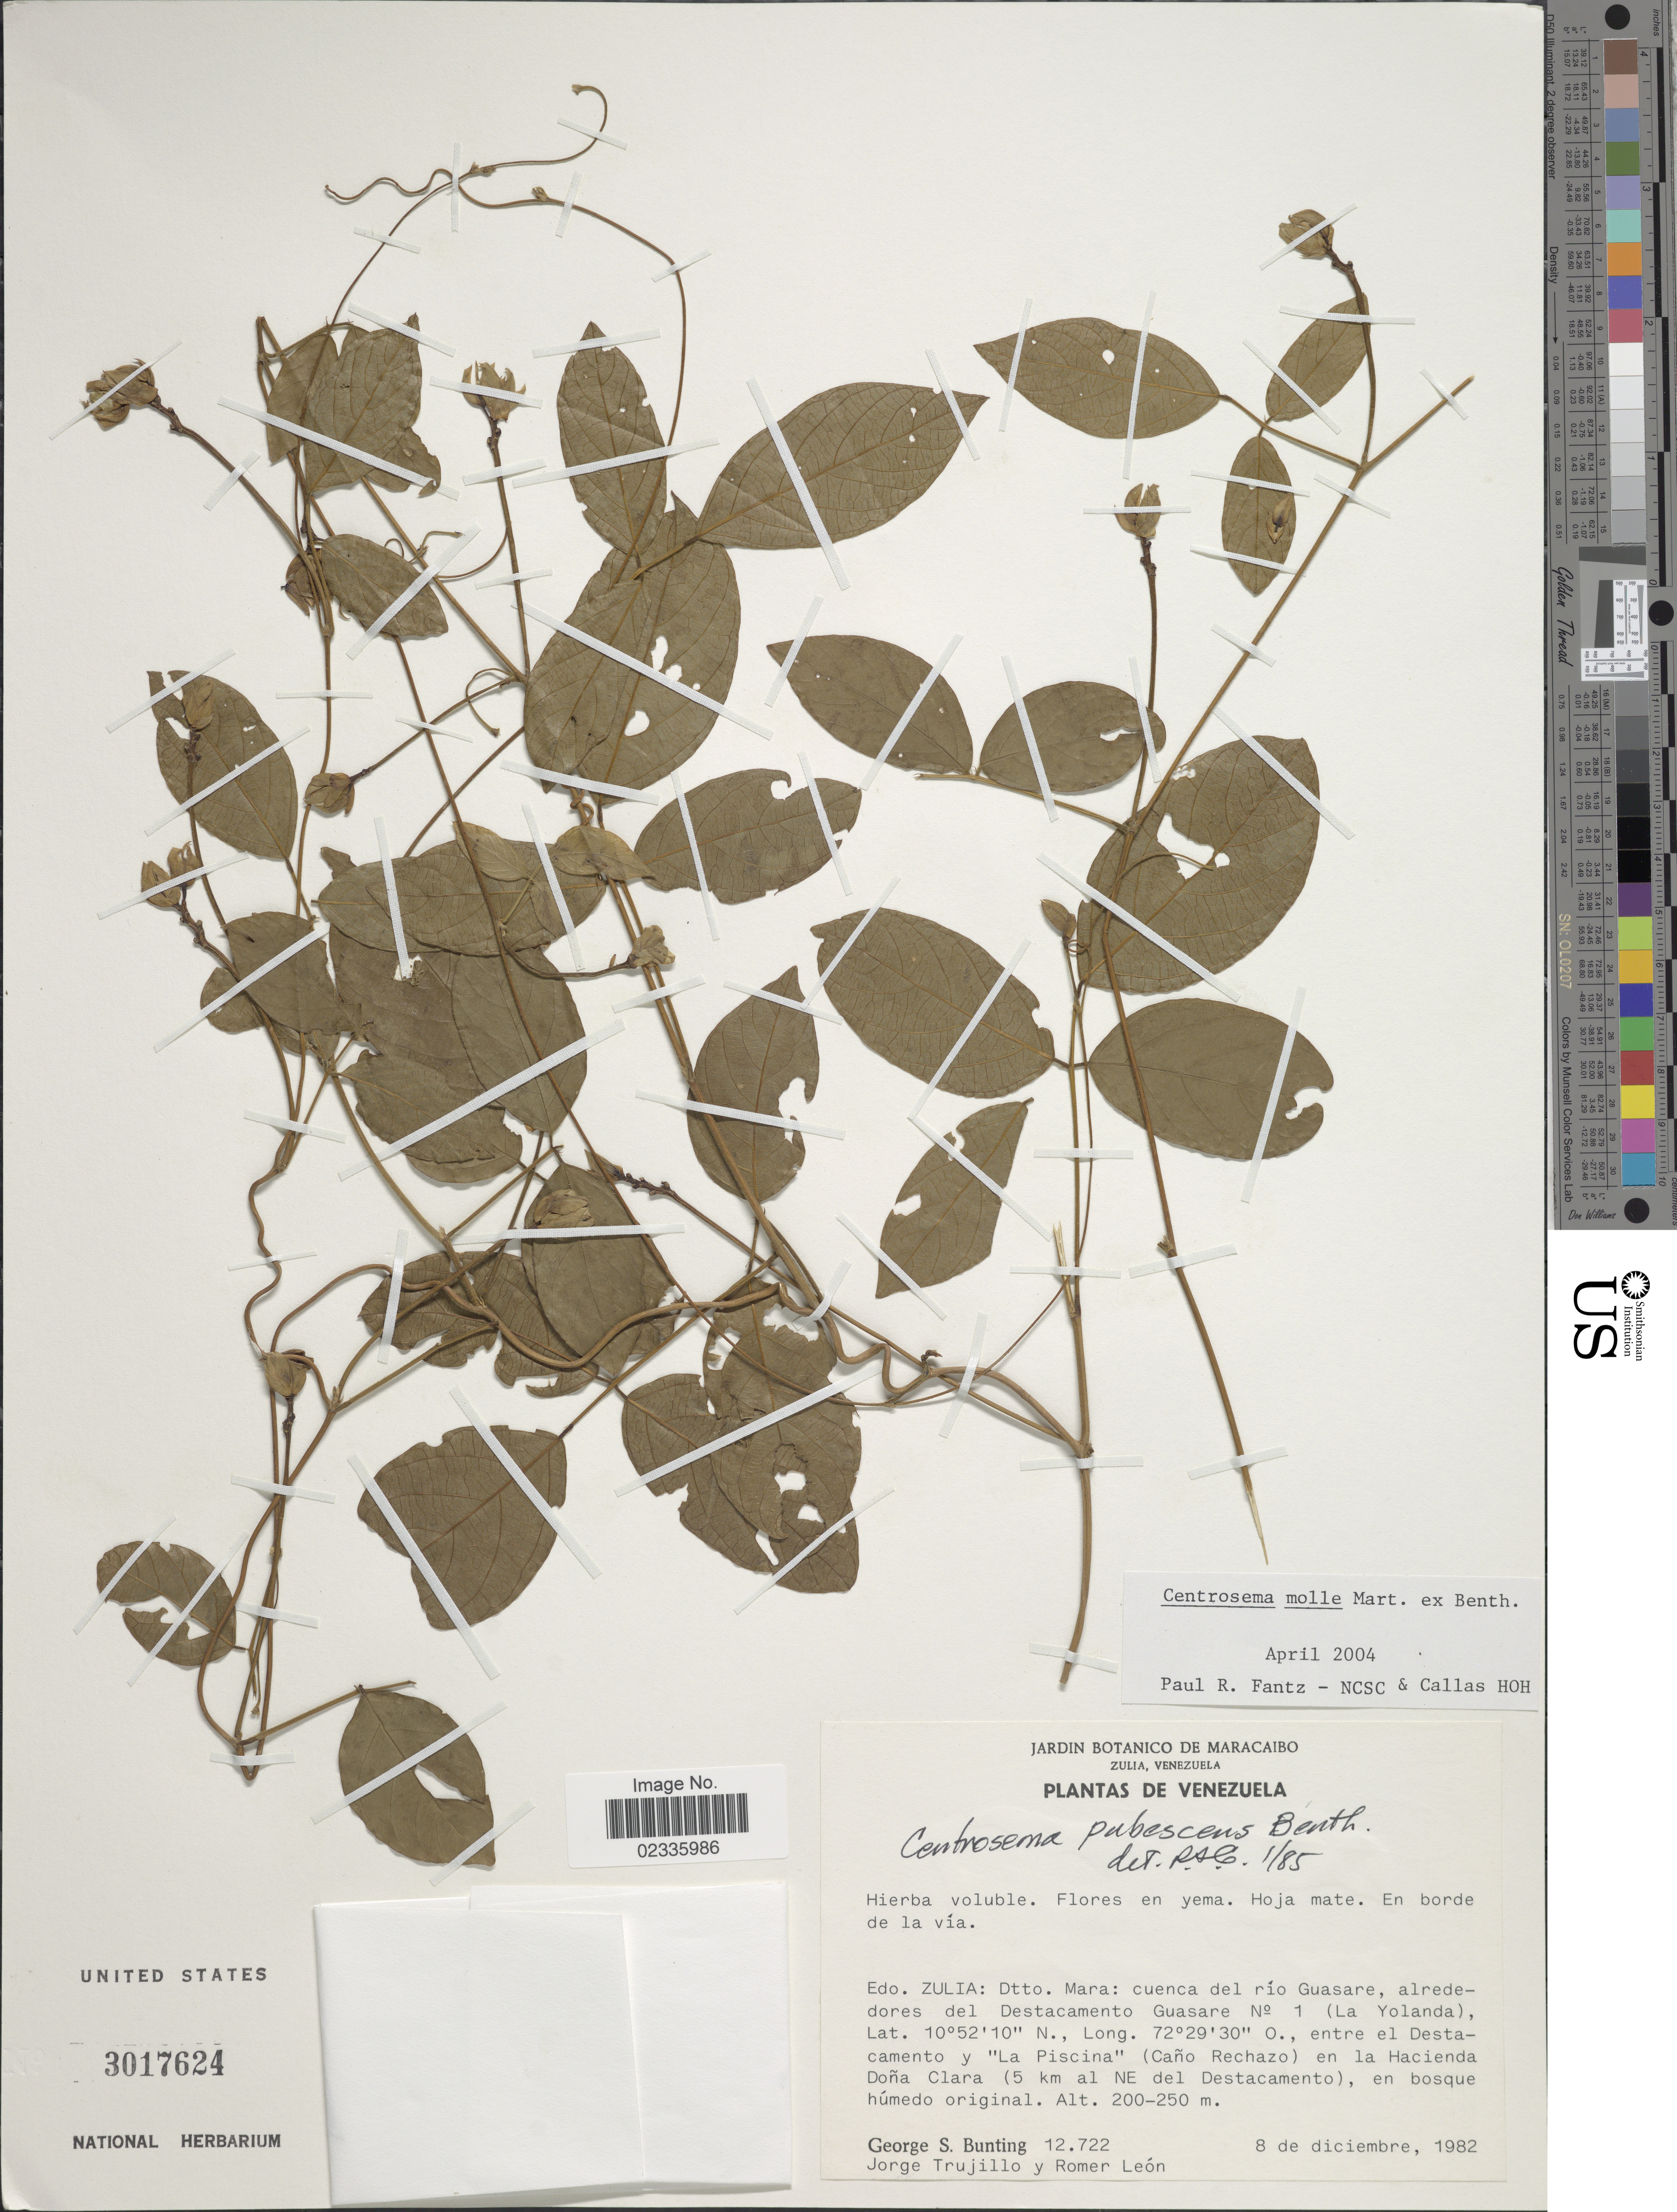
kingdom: Plantae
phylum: Tracheophyta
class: Magnoliopsida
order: Fabales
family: Fabaceae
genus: Centrosema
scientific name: Centrosema molle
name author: Mart. ex Benth.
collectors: G. S. Bunting, J. Trujillo & R. León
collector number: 12722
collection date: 1982-12-08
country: Venezuela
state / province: Zulia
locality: Dtto. Mara: cuenca del río Guasare, alrededores del Destacamento Gusare N° 1 (La Yolanda), entre el Destacamento y "La Piscina" (Caño Rechazo) en la Hacienda Doña Clara (5 km al NE del Destacamento)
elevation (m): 200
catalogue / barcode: US 3017624